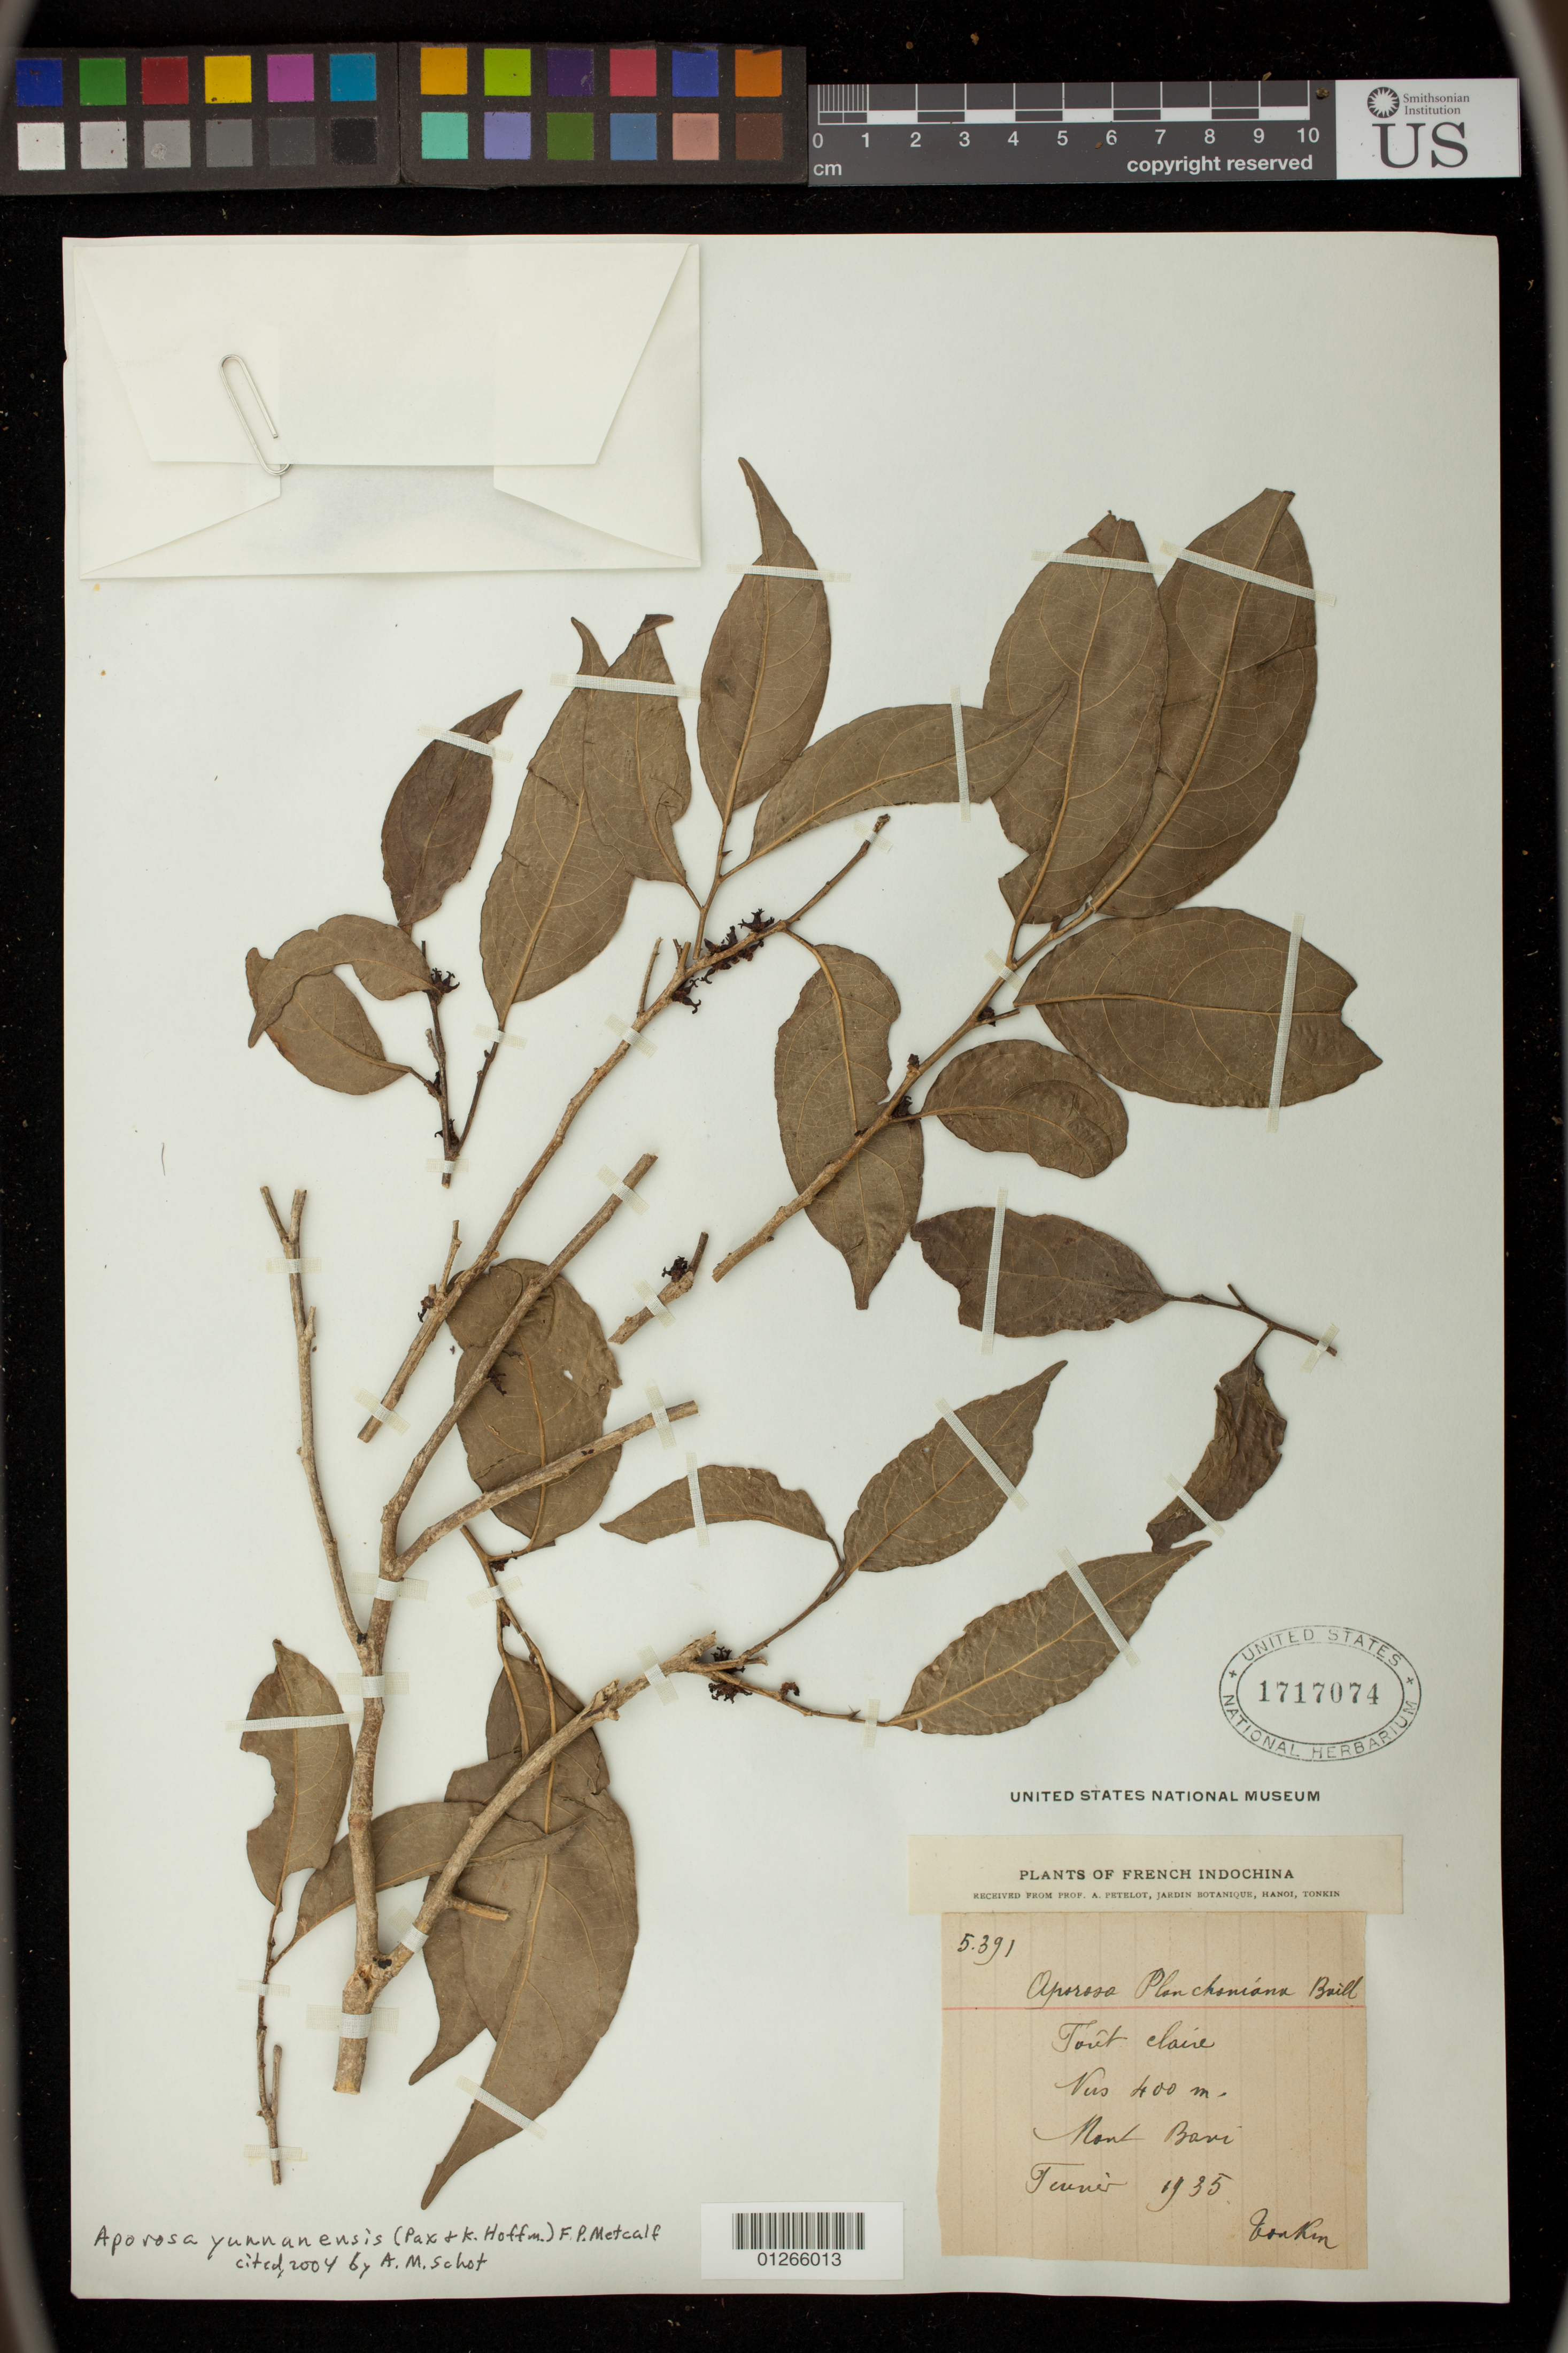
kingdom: Plantae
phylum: Tracheophyta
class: Magnoliopsida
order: Malpighiales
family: Phyllanthaceae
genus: Aporosa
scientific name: Aporosa yunnanensis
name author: (Pax & K. Hoffm.) F.P. Metcalf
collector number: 5391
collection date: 1935-02-01/1935-02-28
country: Vietnam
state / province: Ha Noi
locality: Mont Bavi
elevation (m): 400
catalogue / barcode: US 1717074